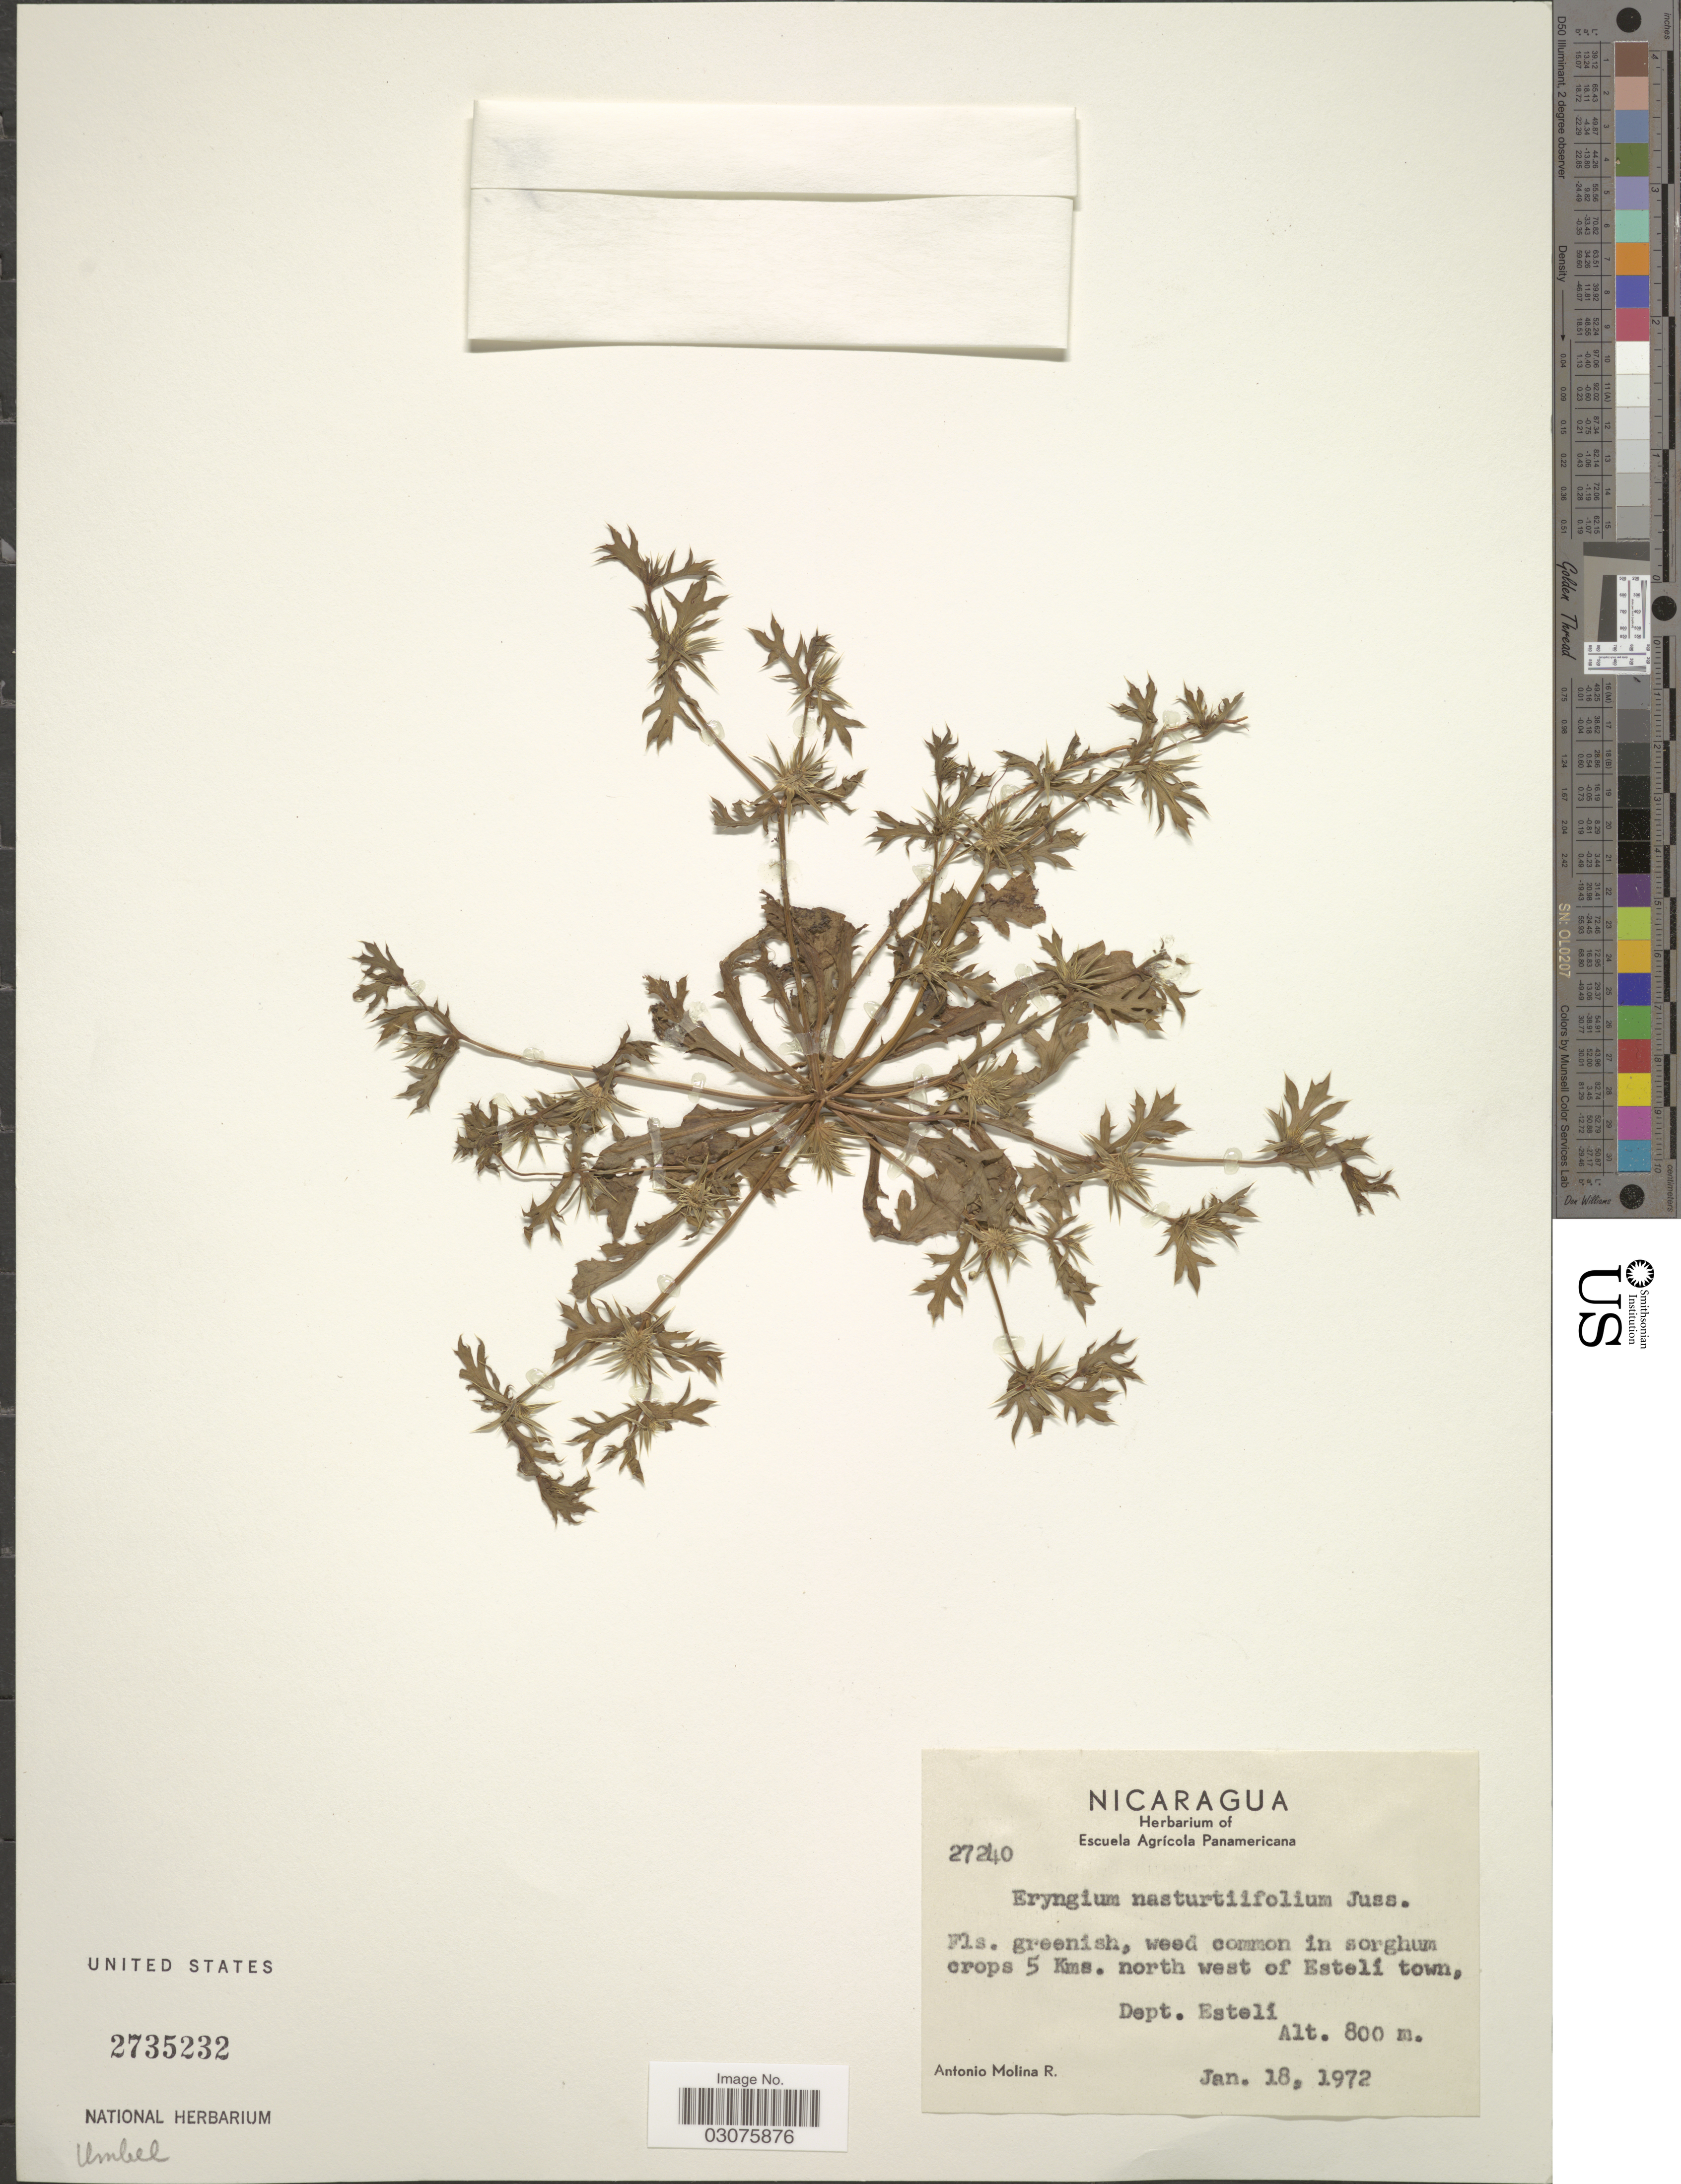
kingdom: Plantae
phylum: Tracheophyta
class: Magnoliopsida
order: Apiales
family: Apiaceae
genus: Eryngium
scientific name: Eryngium nasturtiifolium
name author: Juss. ex F. Delaroche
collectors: A. Molina R.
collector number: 27240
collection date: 1972-01-18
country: Nicaragua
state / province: Esteli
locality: Weed common in sorghum crops 5 Kms. north west of Estelí town, Dept. Estelí.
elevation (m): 800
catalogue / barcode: US 2735232